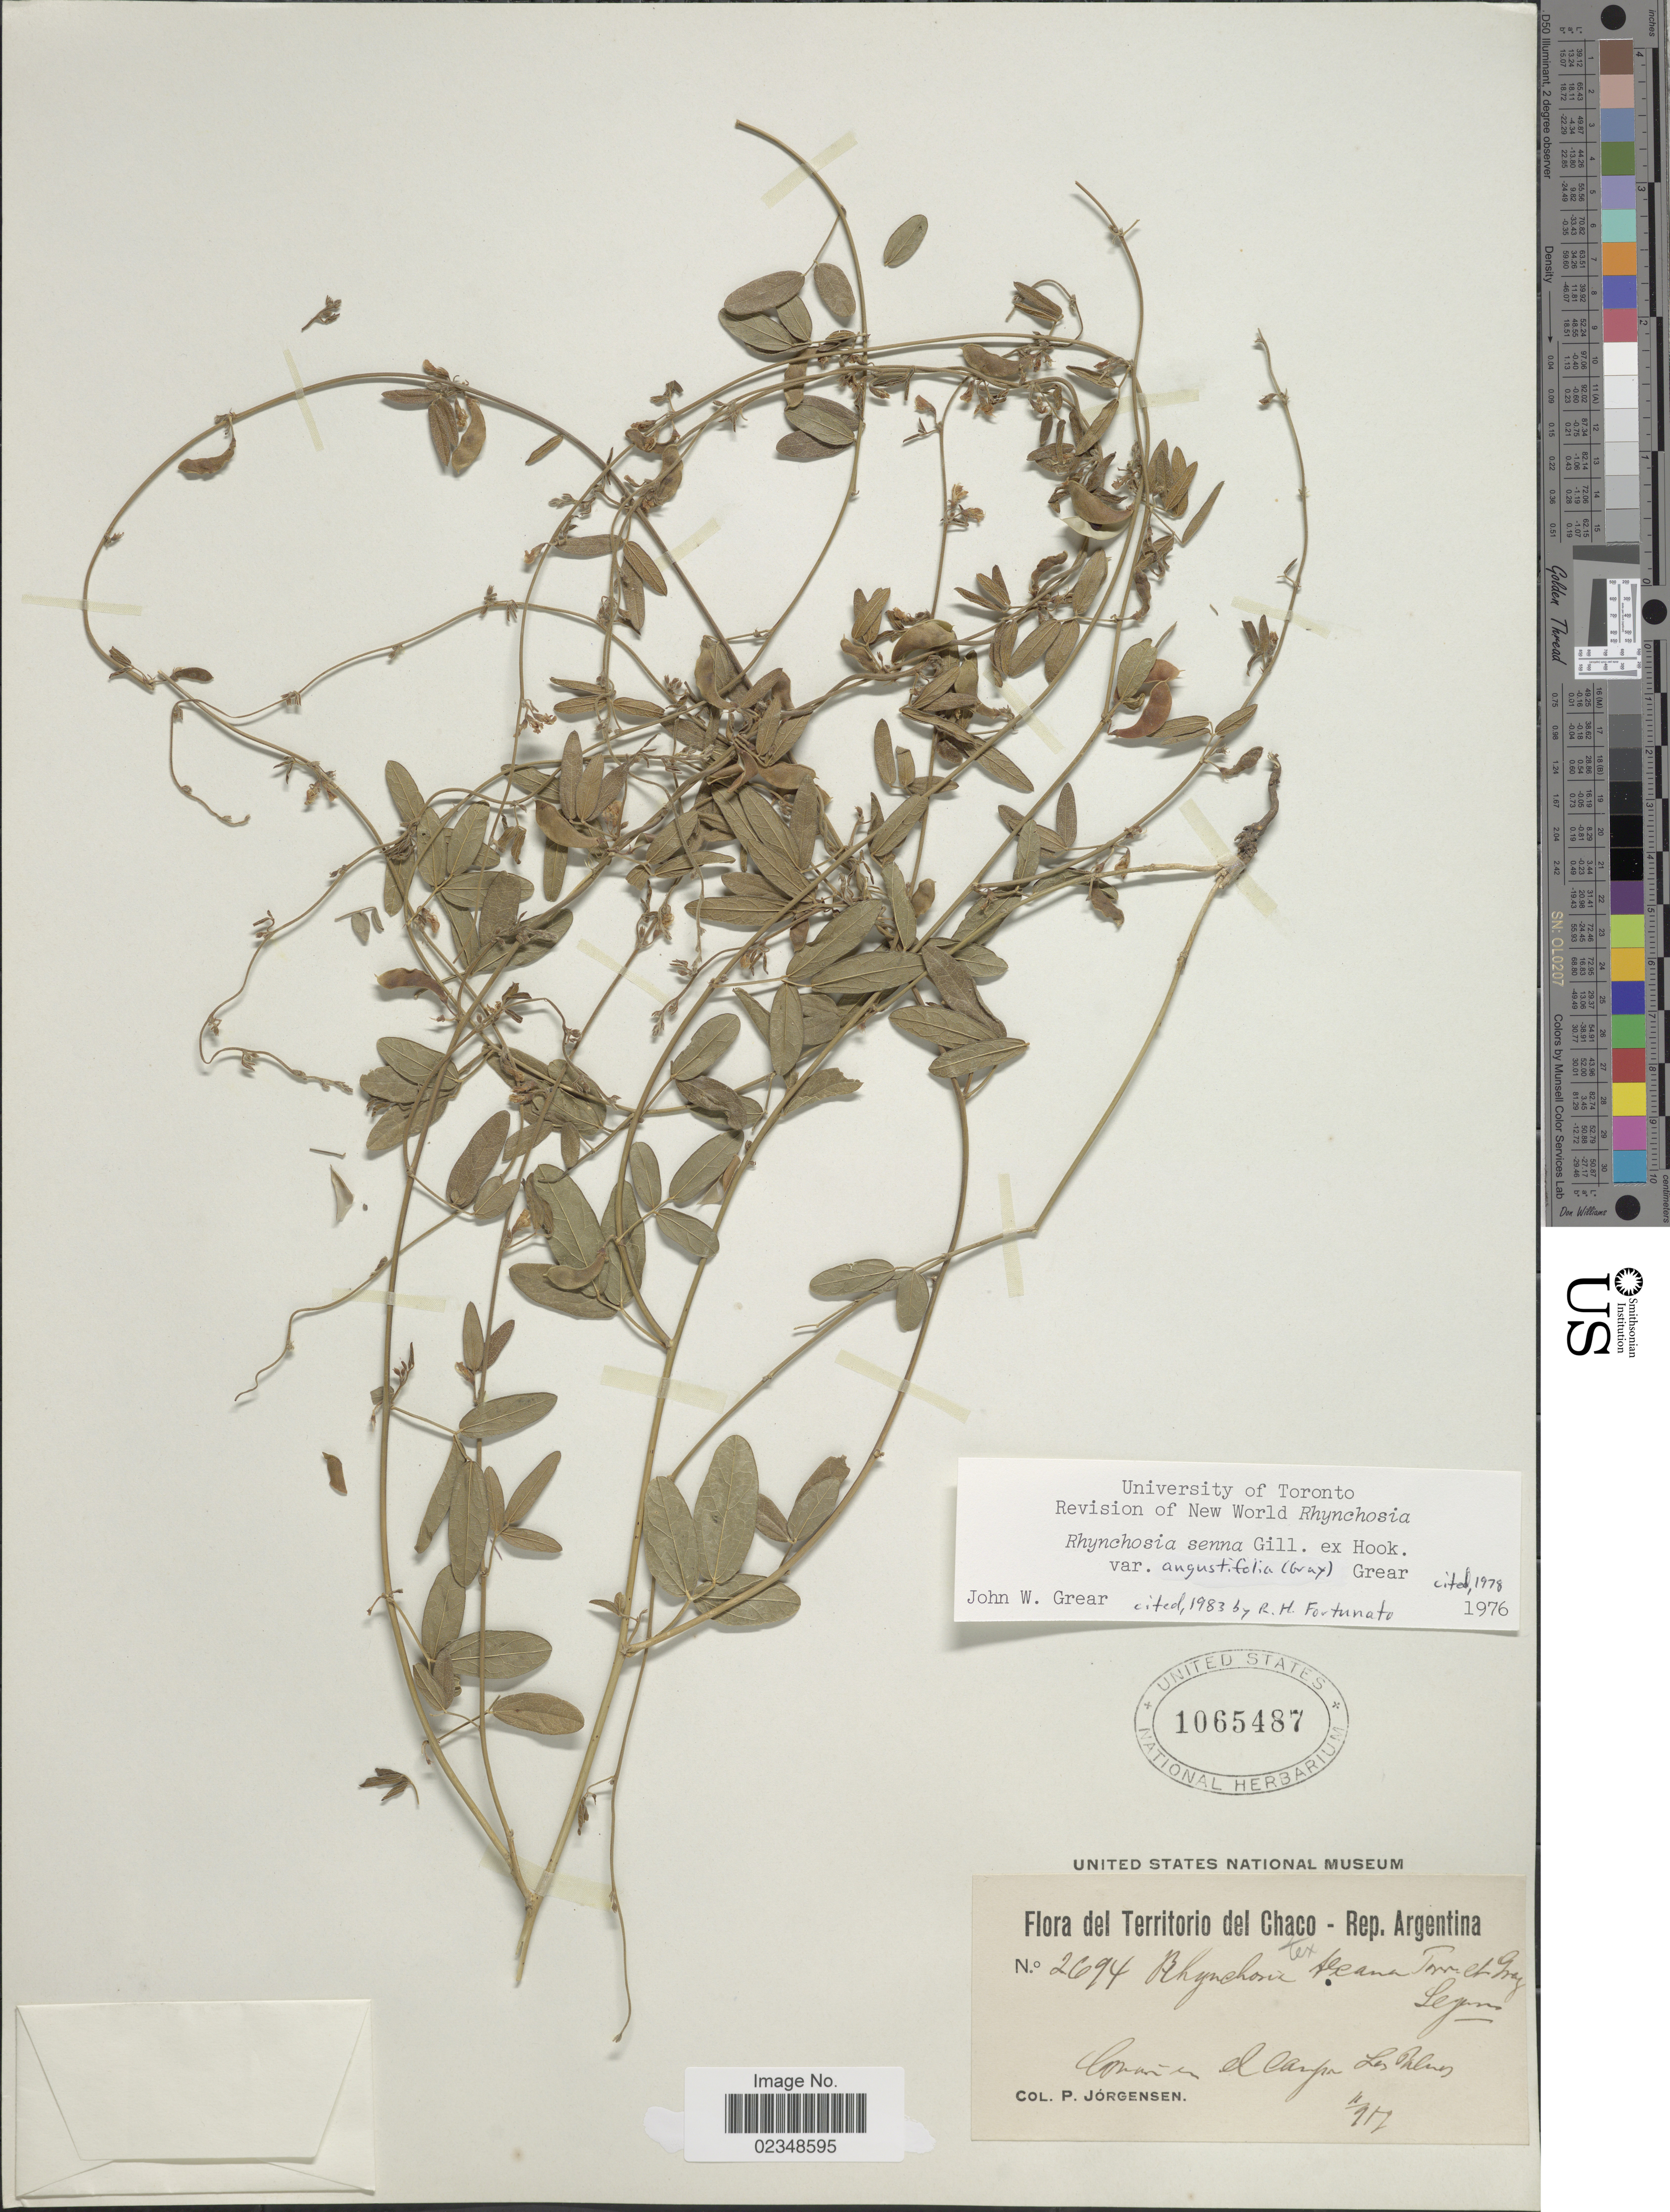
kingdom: Plantae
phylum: Tracheophyta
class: Magnoliopsida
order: Fabales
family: Fabaceae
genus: Rhynchosia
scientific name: Rhynchosia senna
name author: Gillies ex Hook.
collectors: P. Jörgensen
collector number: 2694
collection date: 1917-09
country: Argentina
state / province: Chaco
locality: el campo Los Palmas.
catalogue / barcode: US 1065487